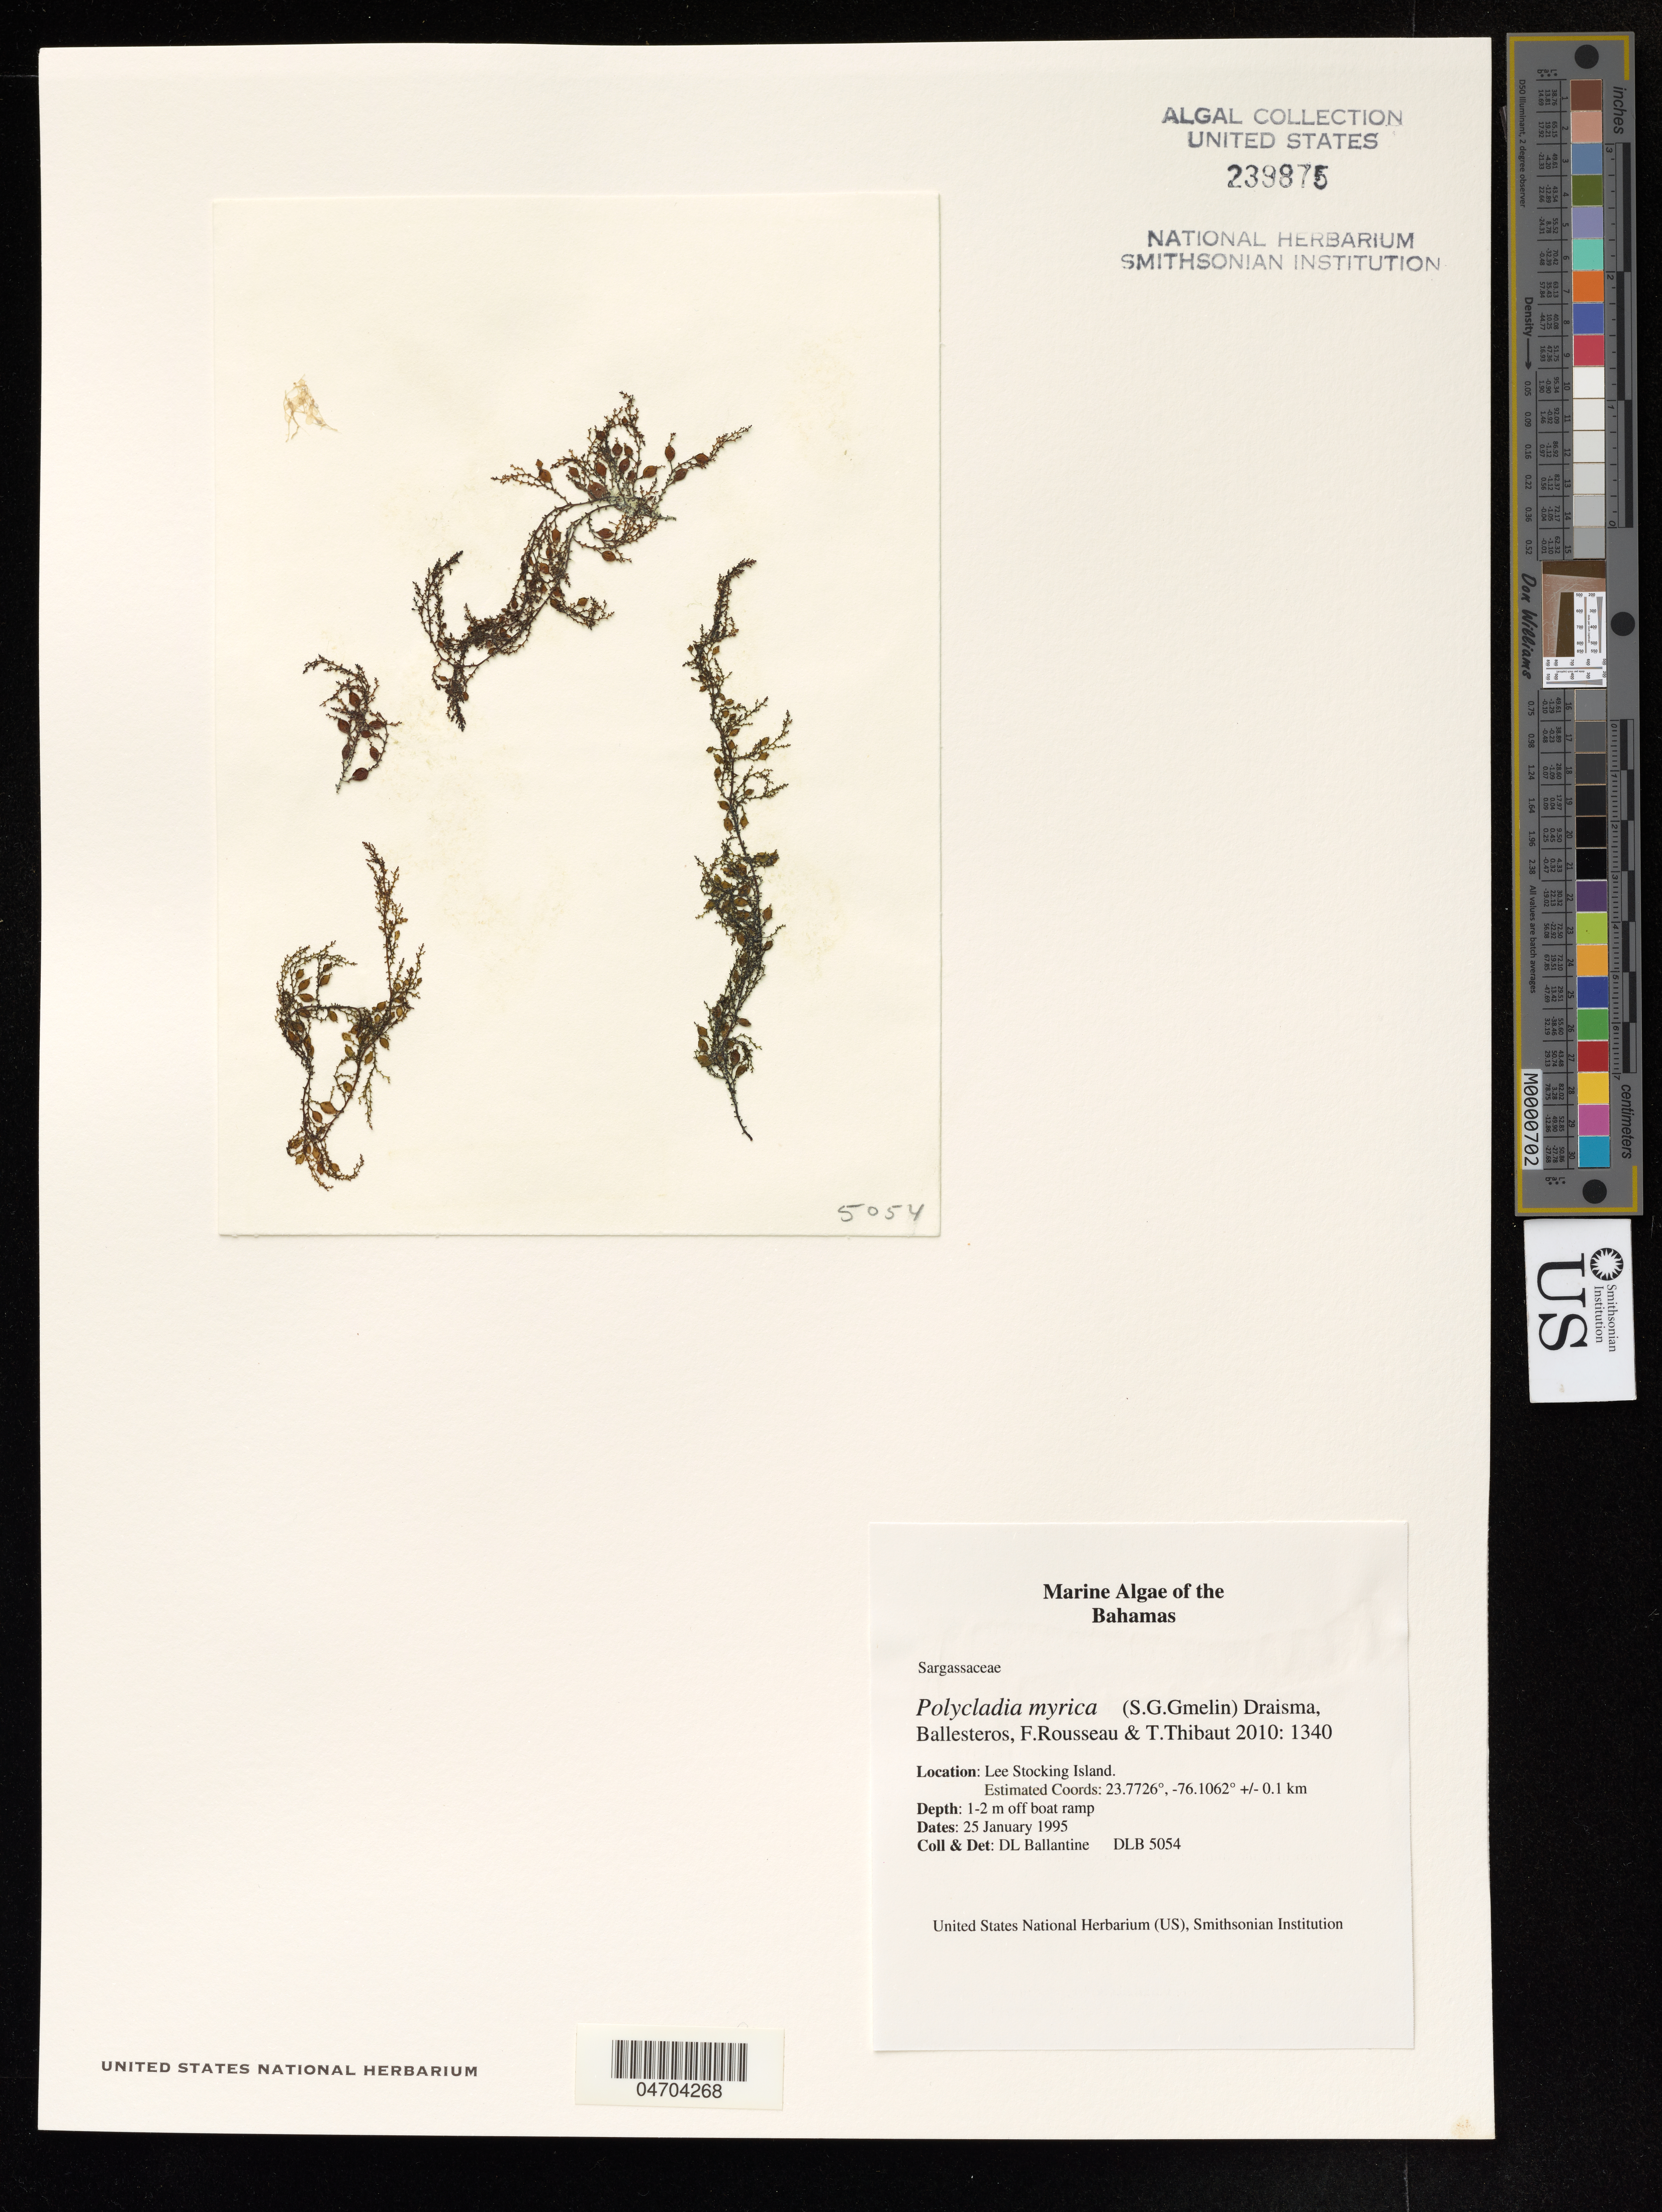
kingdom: Chromista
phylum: Ochrophyta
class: Phaeophyceae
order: Fucales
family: Sargassaceae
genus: Polycladia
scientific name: Polycladia myrica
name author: (S.G.Gmelin) Draisma et al.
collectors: D.L. Ballantine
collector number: DLB 5054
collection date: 1995-01-25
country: Bahamas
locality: Lee Stocking Island.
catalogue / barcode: US 239875